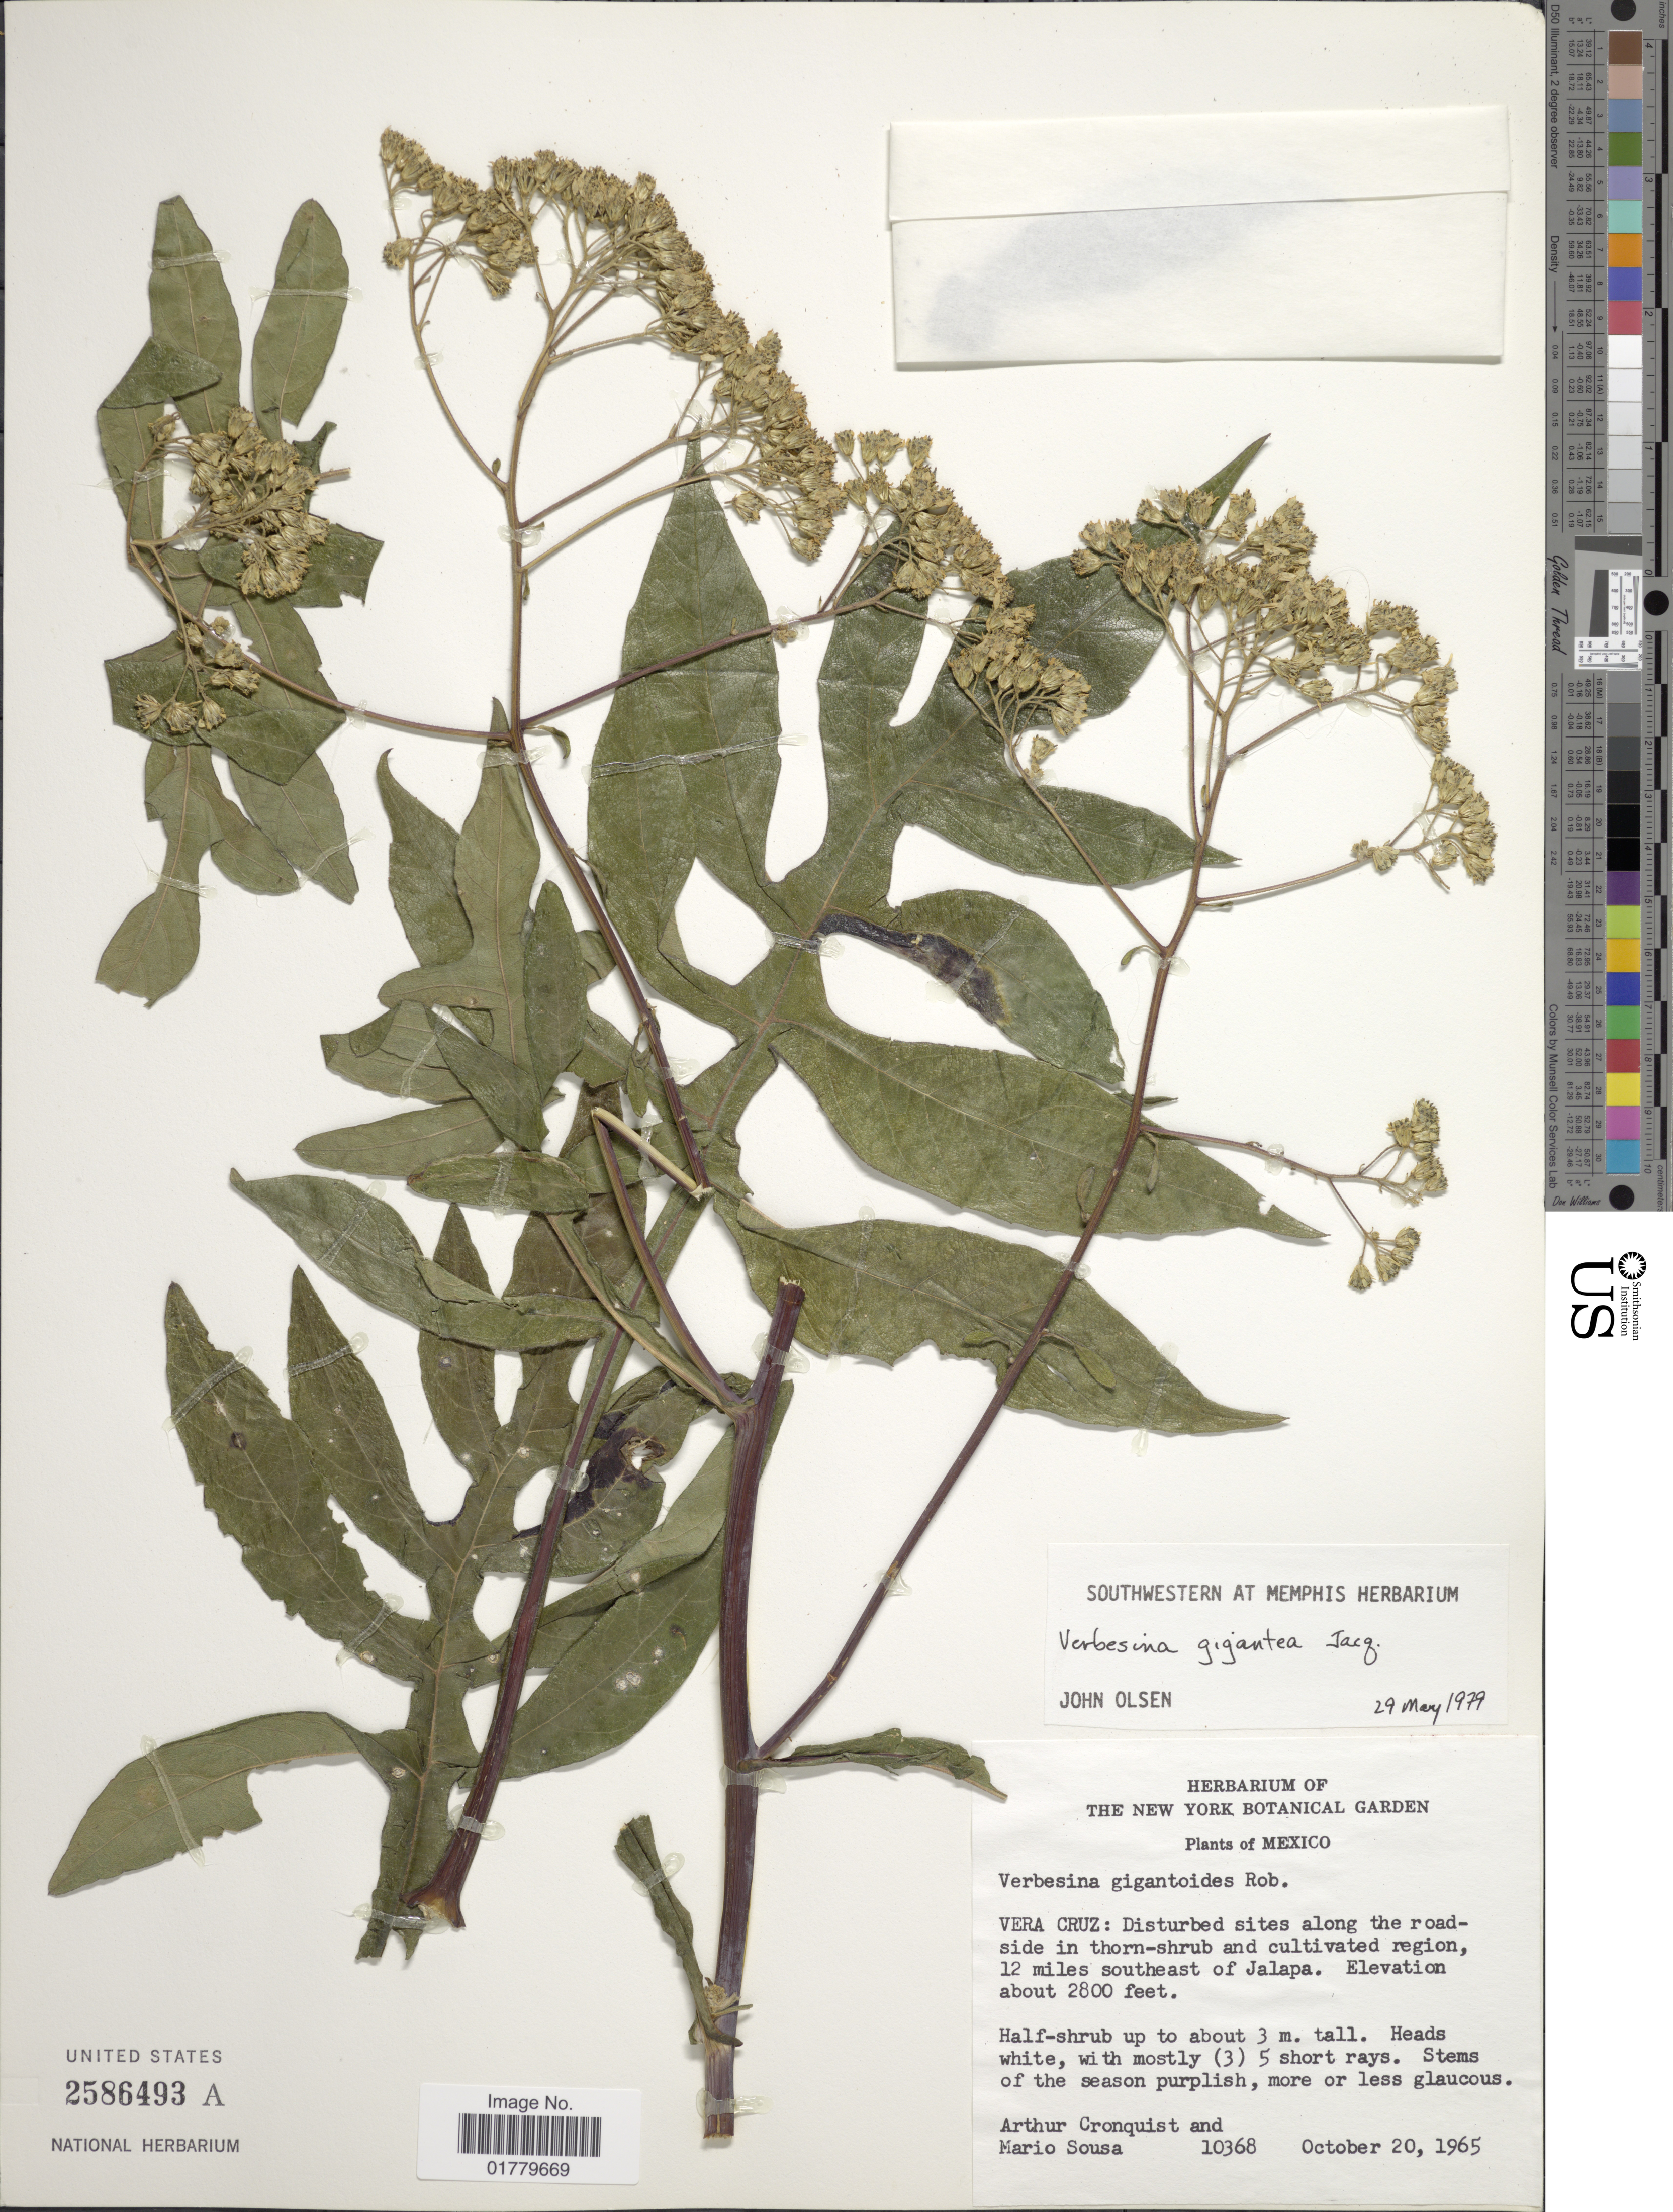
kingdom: Plantae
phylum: Tracheophyta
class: Magnoliopsida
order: Asterales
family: Asteraceae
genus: Verbesina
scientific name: Verbesina gigantea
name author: Jacq.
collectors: A. J. Cronquist & M. Sousa S.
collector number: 10368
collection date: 1965-10-20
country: Mexico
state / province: Veracruz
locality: Vera Cruz: Disturbed sites along the road-side in thorn-shrub and cultivated region, 12 miles southeast of Jalapa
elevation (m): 853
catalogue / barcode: US 2586493A